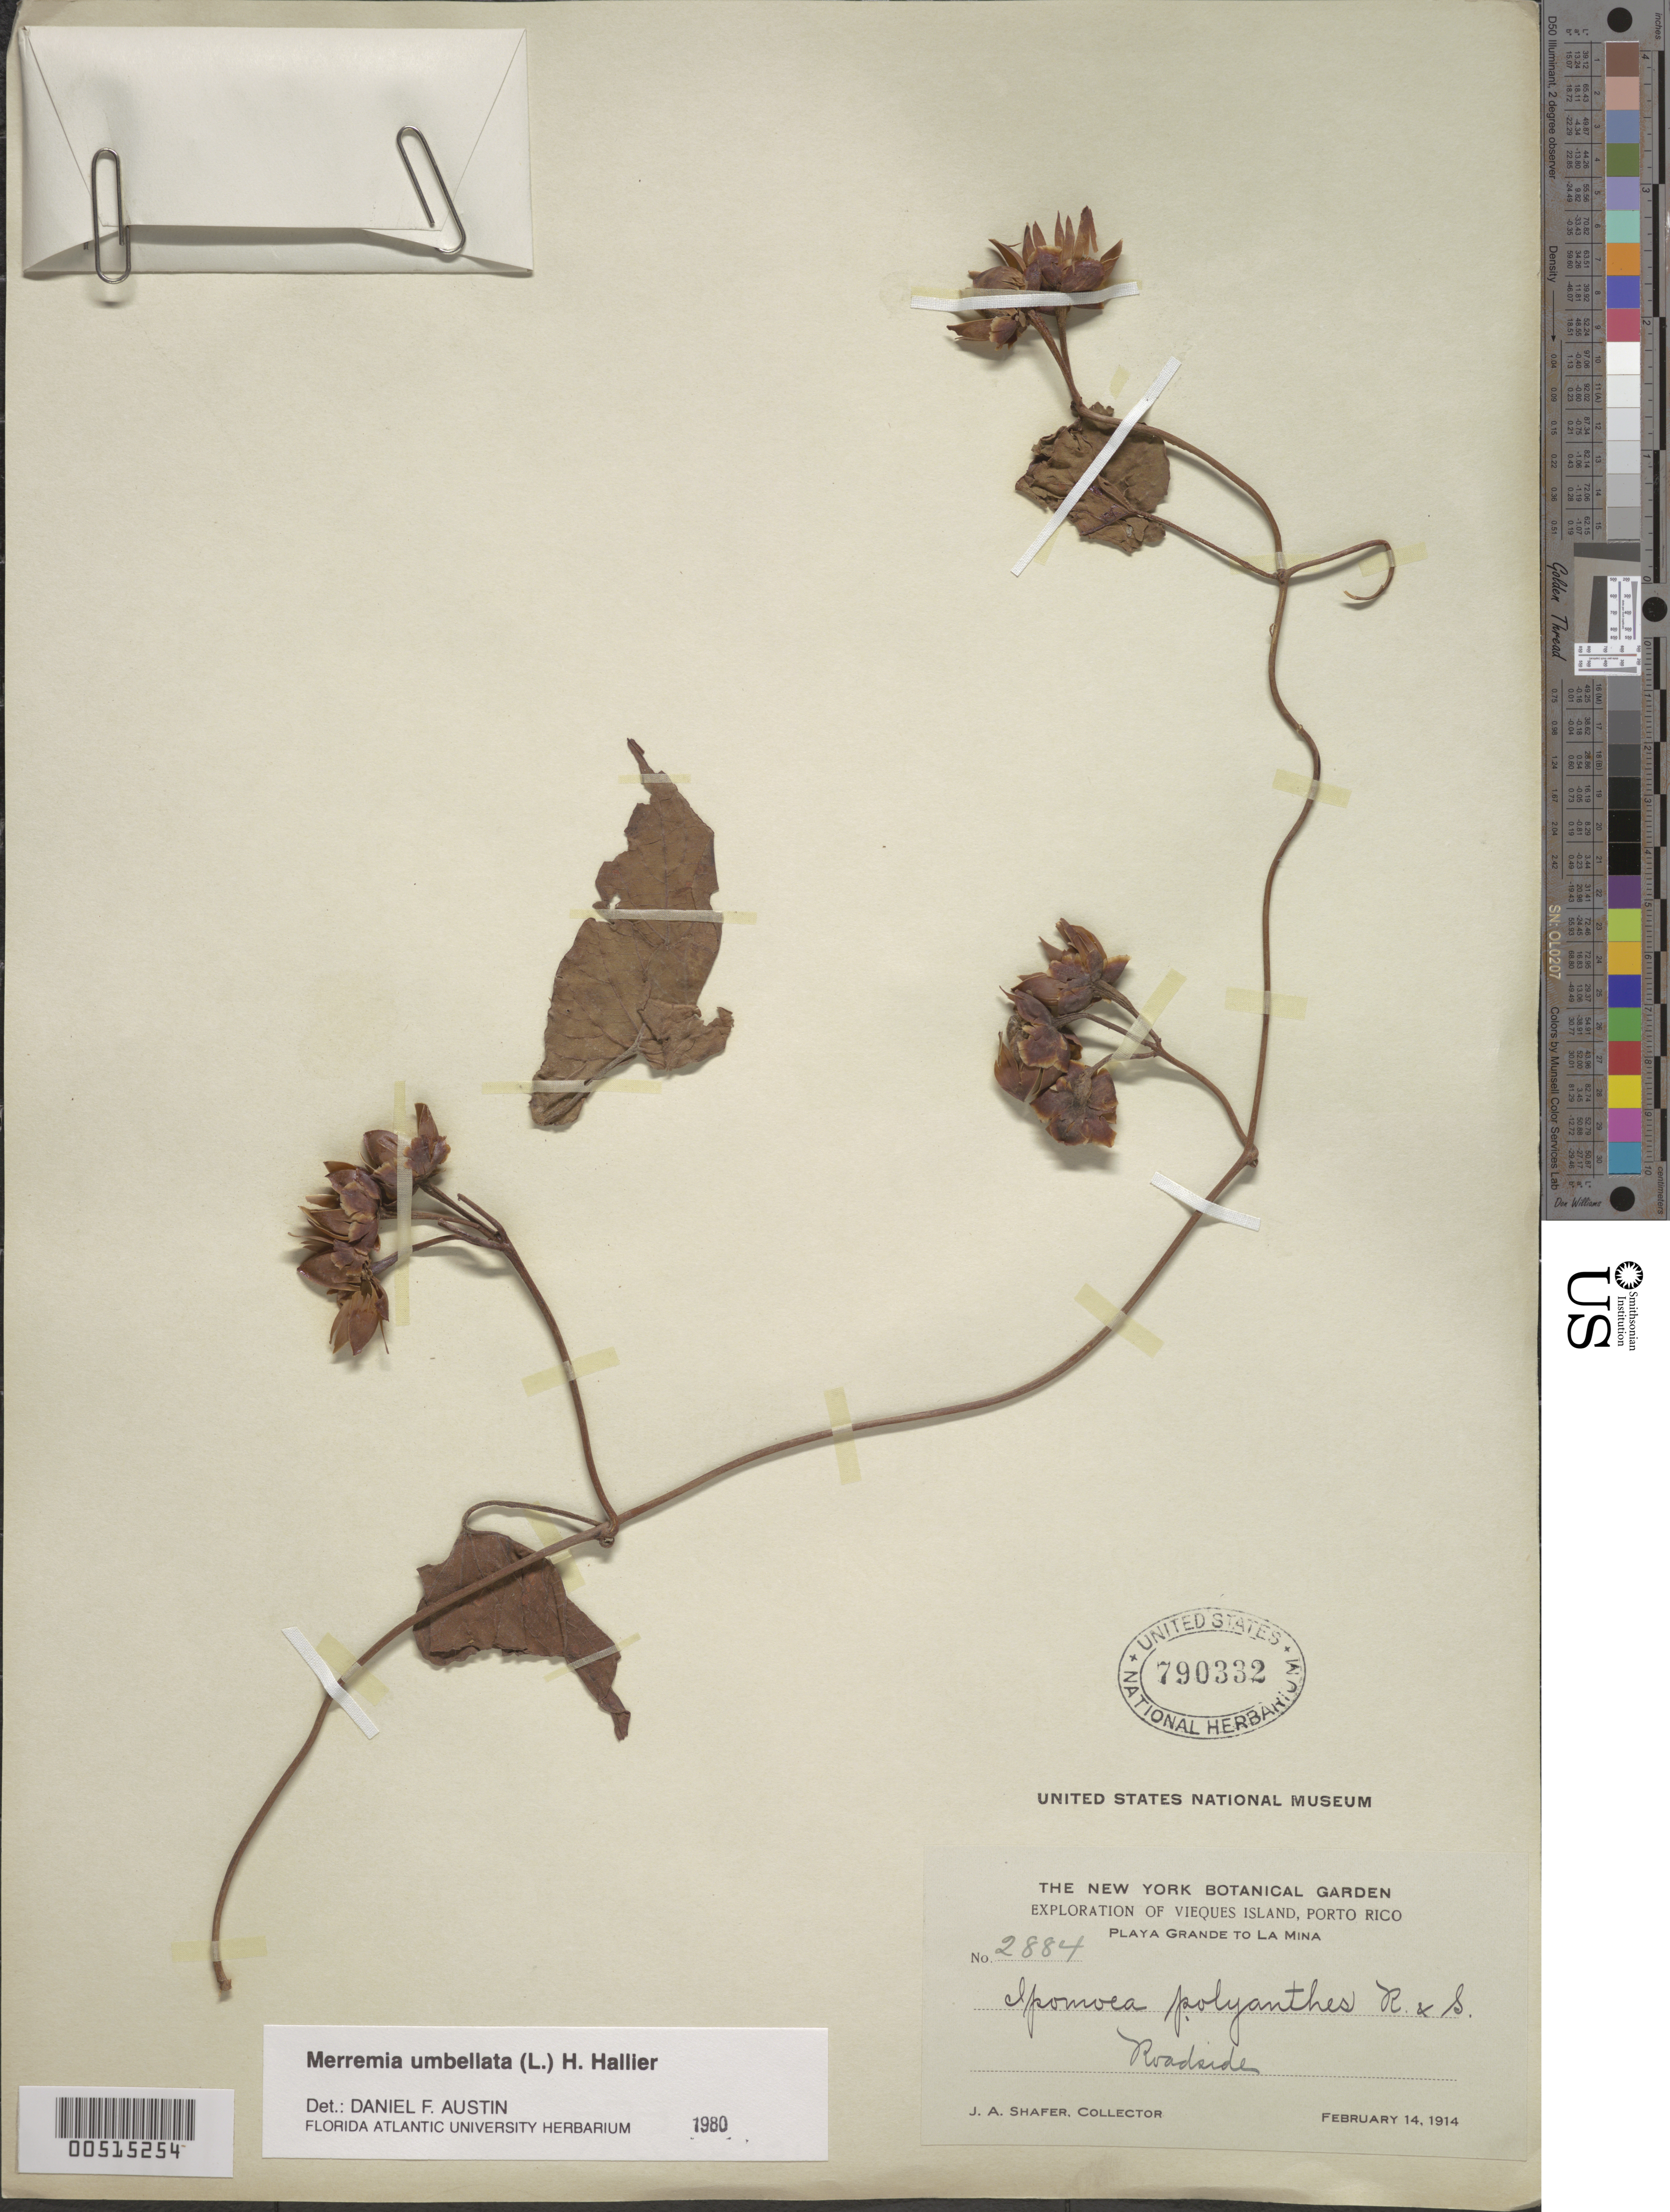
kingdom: Plantae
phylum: Tracheophyta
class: Magnoliopsida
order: Solanales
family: Convolvulaceae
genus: Camonea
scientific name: Camonea umbellata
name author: (L.) A. R. Simões & Staples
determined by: Strong, Mark T., (BOT), Smithsonian Institution - National Museum of Natural History (UNITED STATES)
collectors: J. A. Shafer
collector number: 2884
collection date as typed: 14 Feb 1914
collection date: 1914-02-14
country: Puerto Rico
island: Greater Antilles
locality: Playa Grande to La Mina. Roadside.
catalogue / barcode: US 790332